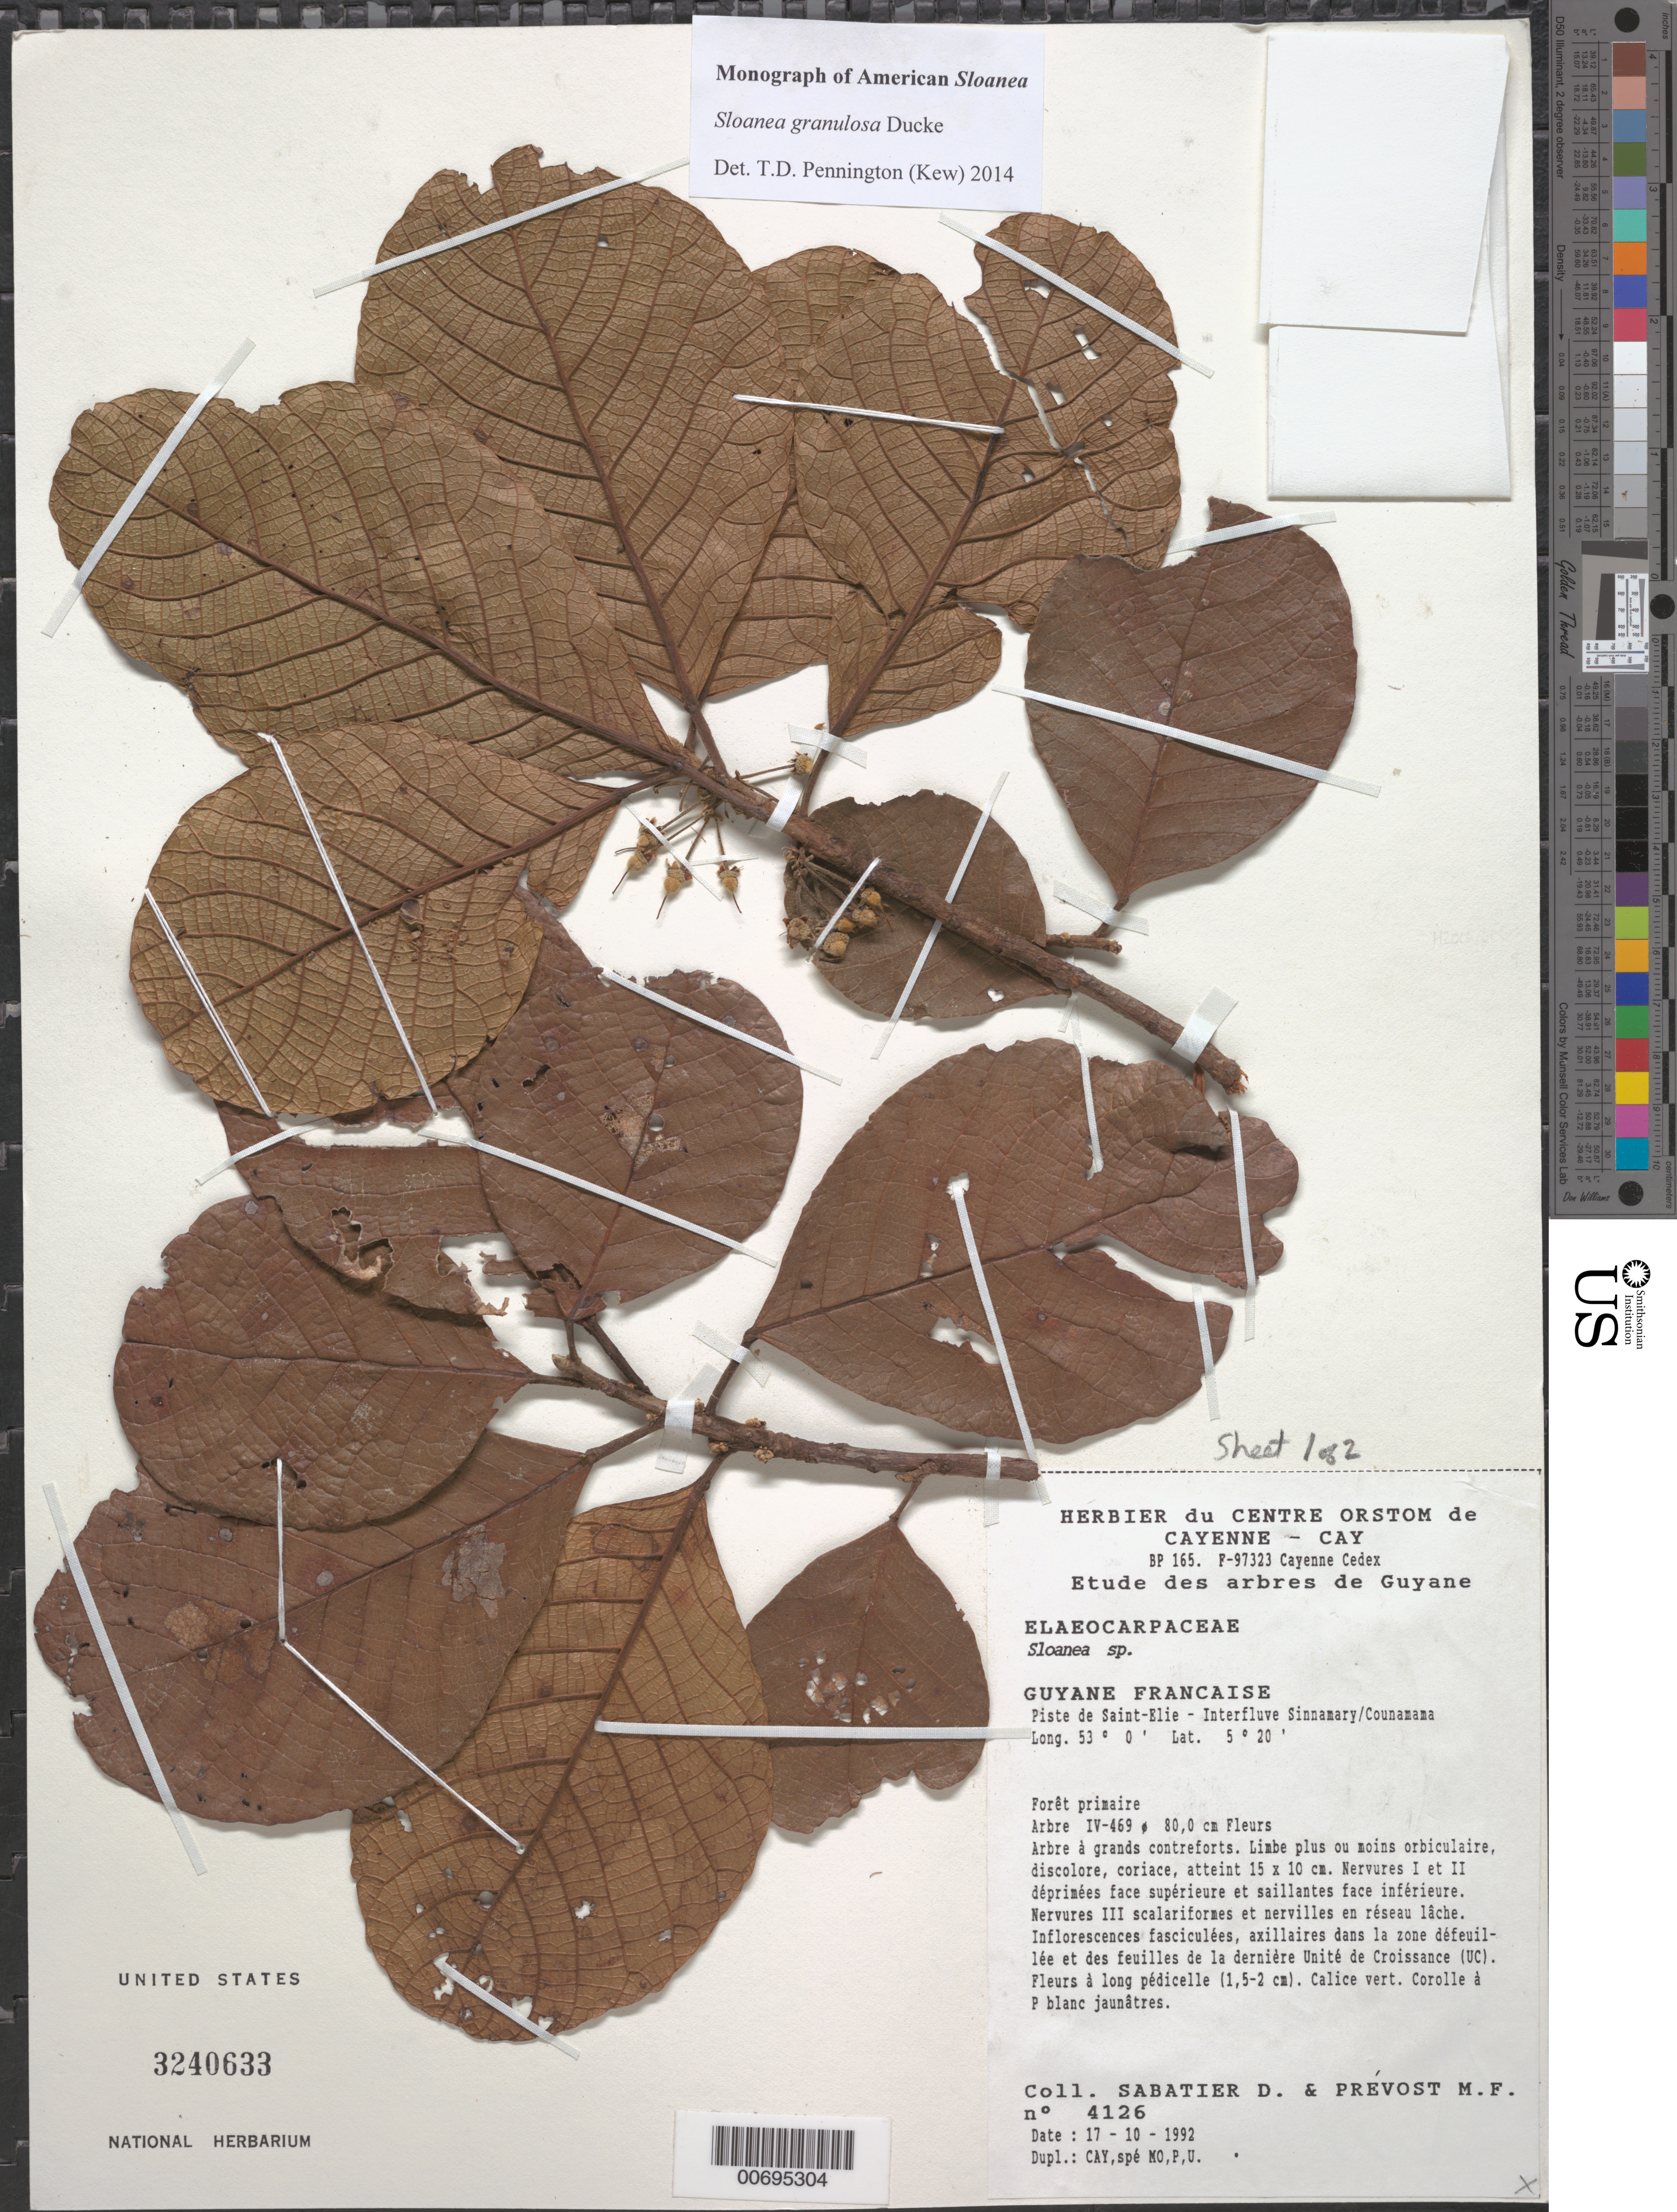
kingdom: Plantae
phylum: Tracheophyta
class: Magnoliopsida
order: Oxalidales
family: Elaeocarpaceae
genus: Sloanea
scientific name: Sloanea granulosa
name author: Ducke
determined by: Pennington, T. D., (K)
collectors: D. Sabatier & M.-F. Prévost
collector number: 4126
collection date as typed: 17-Oct-92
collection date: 1992-10-17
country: French Guiana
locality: Piste de Saint-Élie, interfleuve Sinnamary-Counamama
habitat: Primary forest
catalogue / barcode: US 3240633